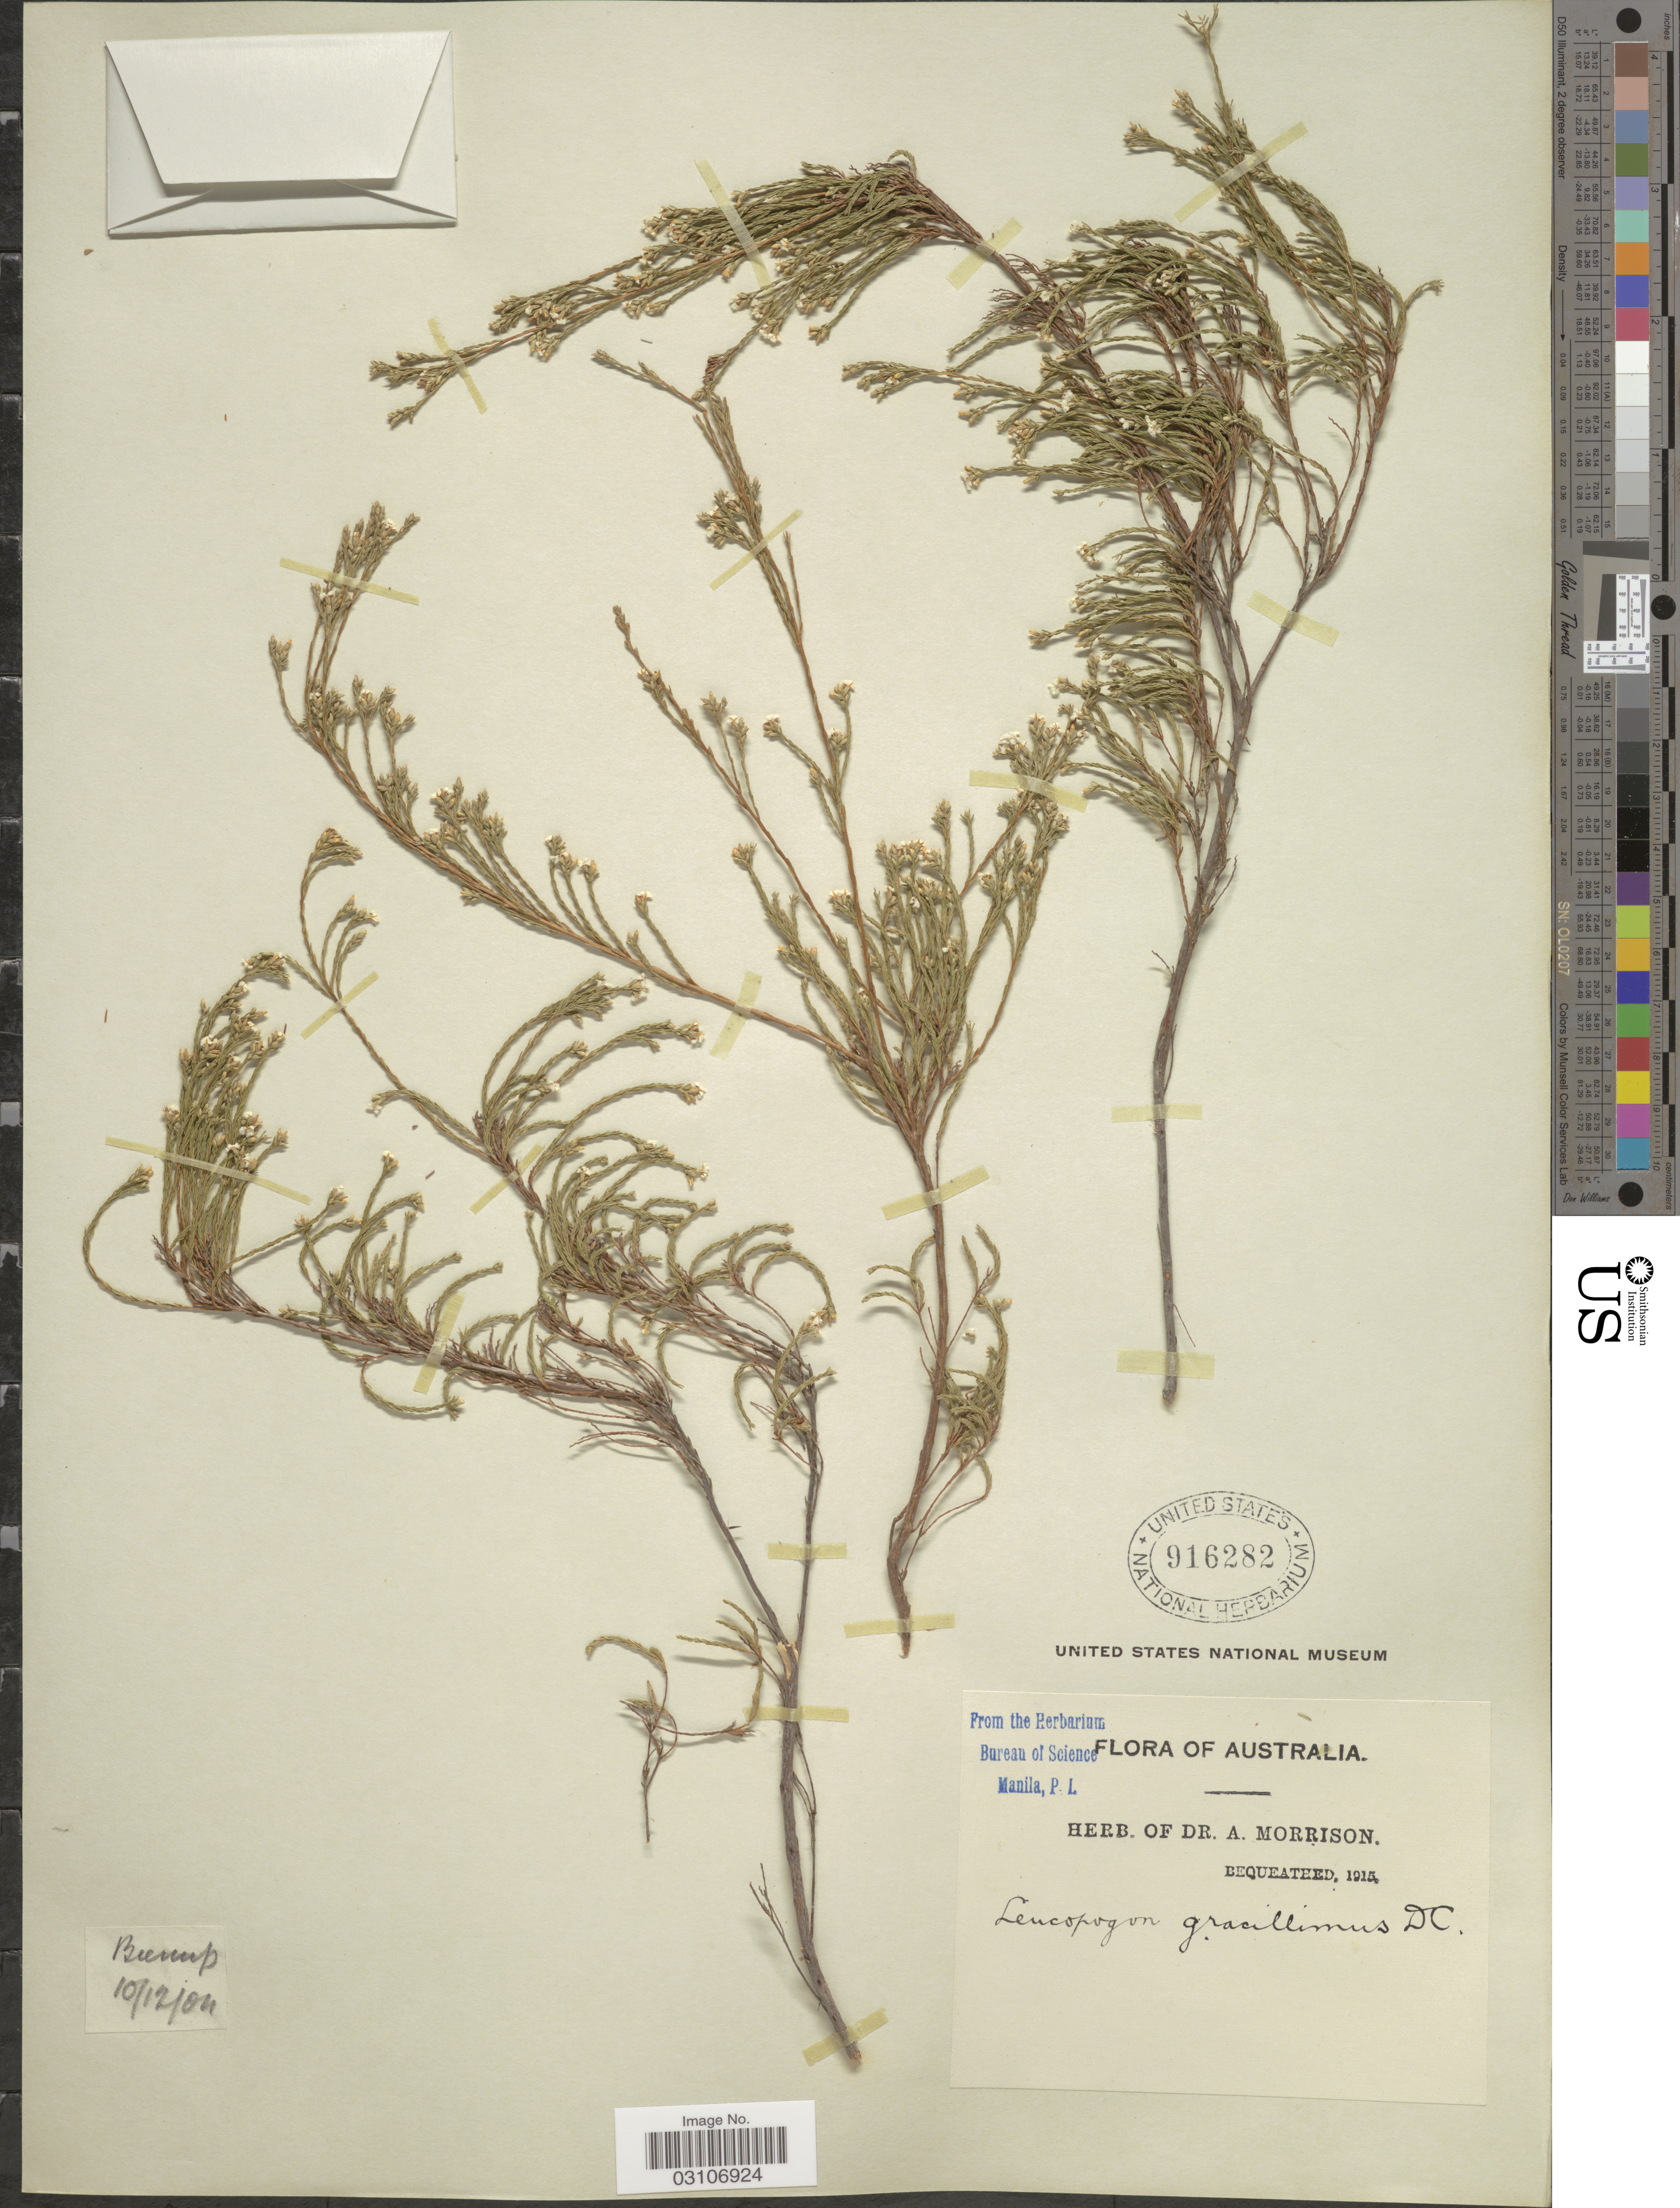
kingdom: Plantae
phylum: Tracheophyta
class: Magnoliopsida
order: Ericales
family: Ericaceae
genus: Leucopogon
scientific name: Leucopogon gracillimus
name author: DC.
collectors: ex herb. Dr. A. Morrison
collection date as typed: Transcribed d/m/y: 10/12/4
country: Australia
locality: Bunup. [unsure placement]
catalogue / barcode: US 916282